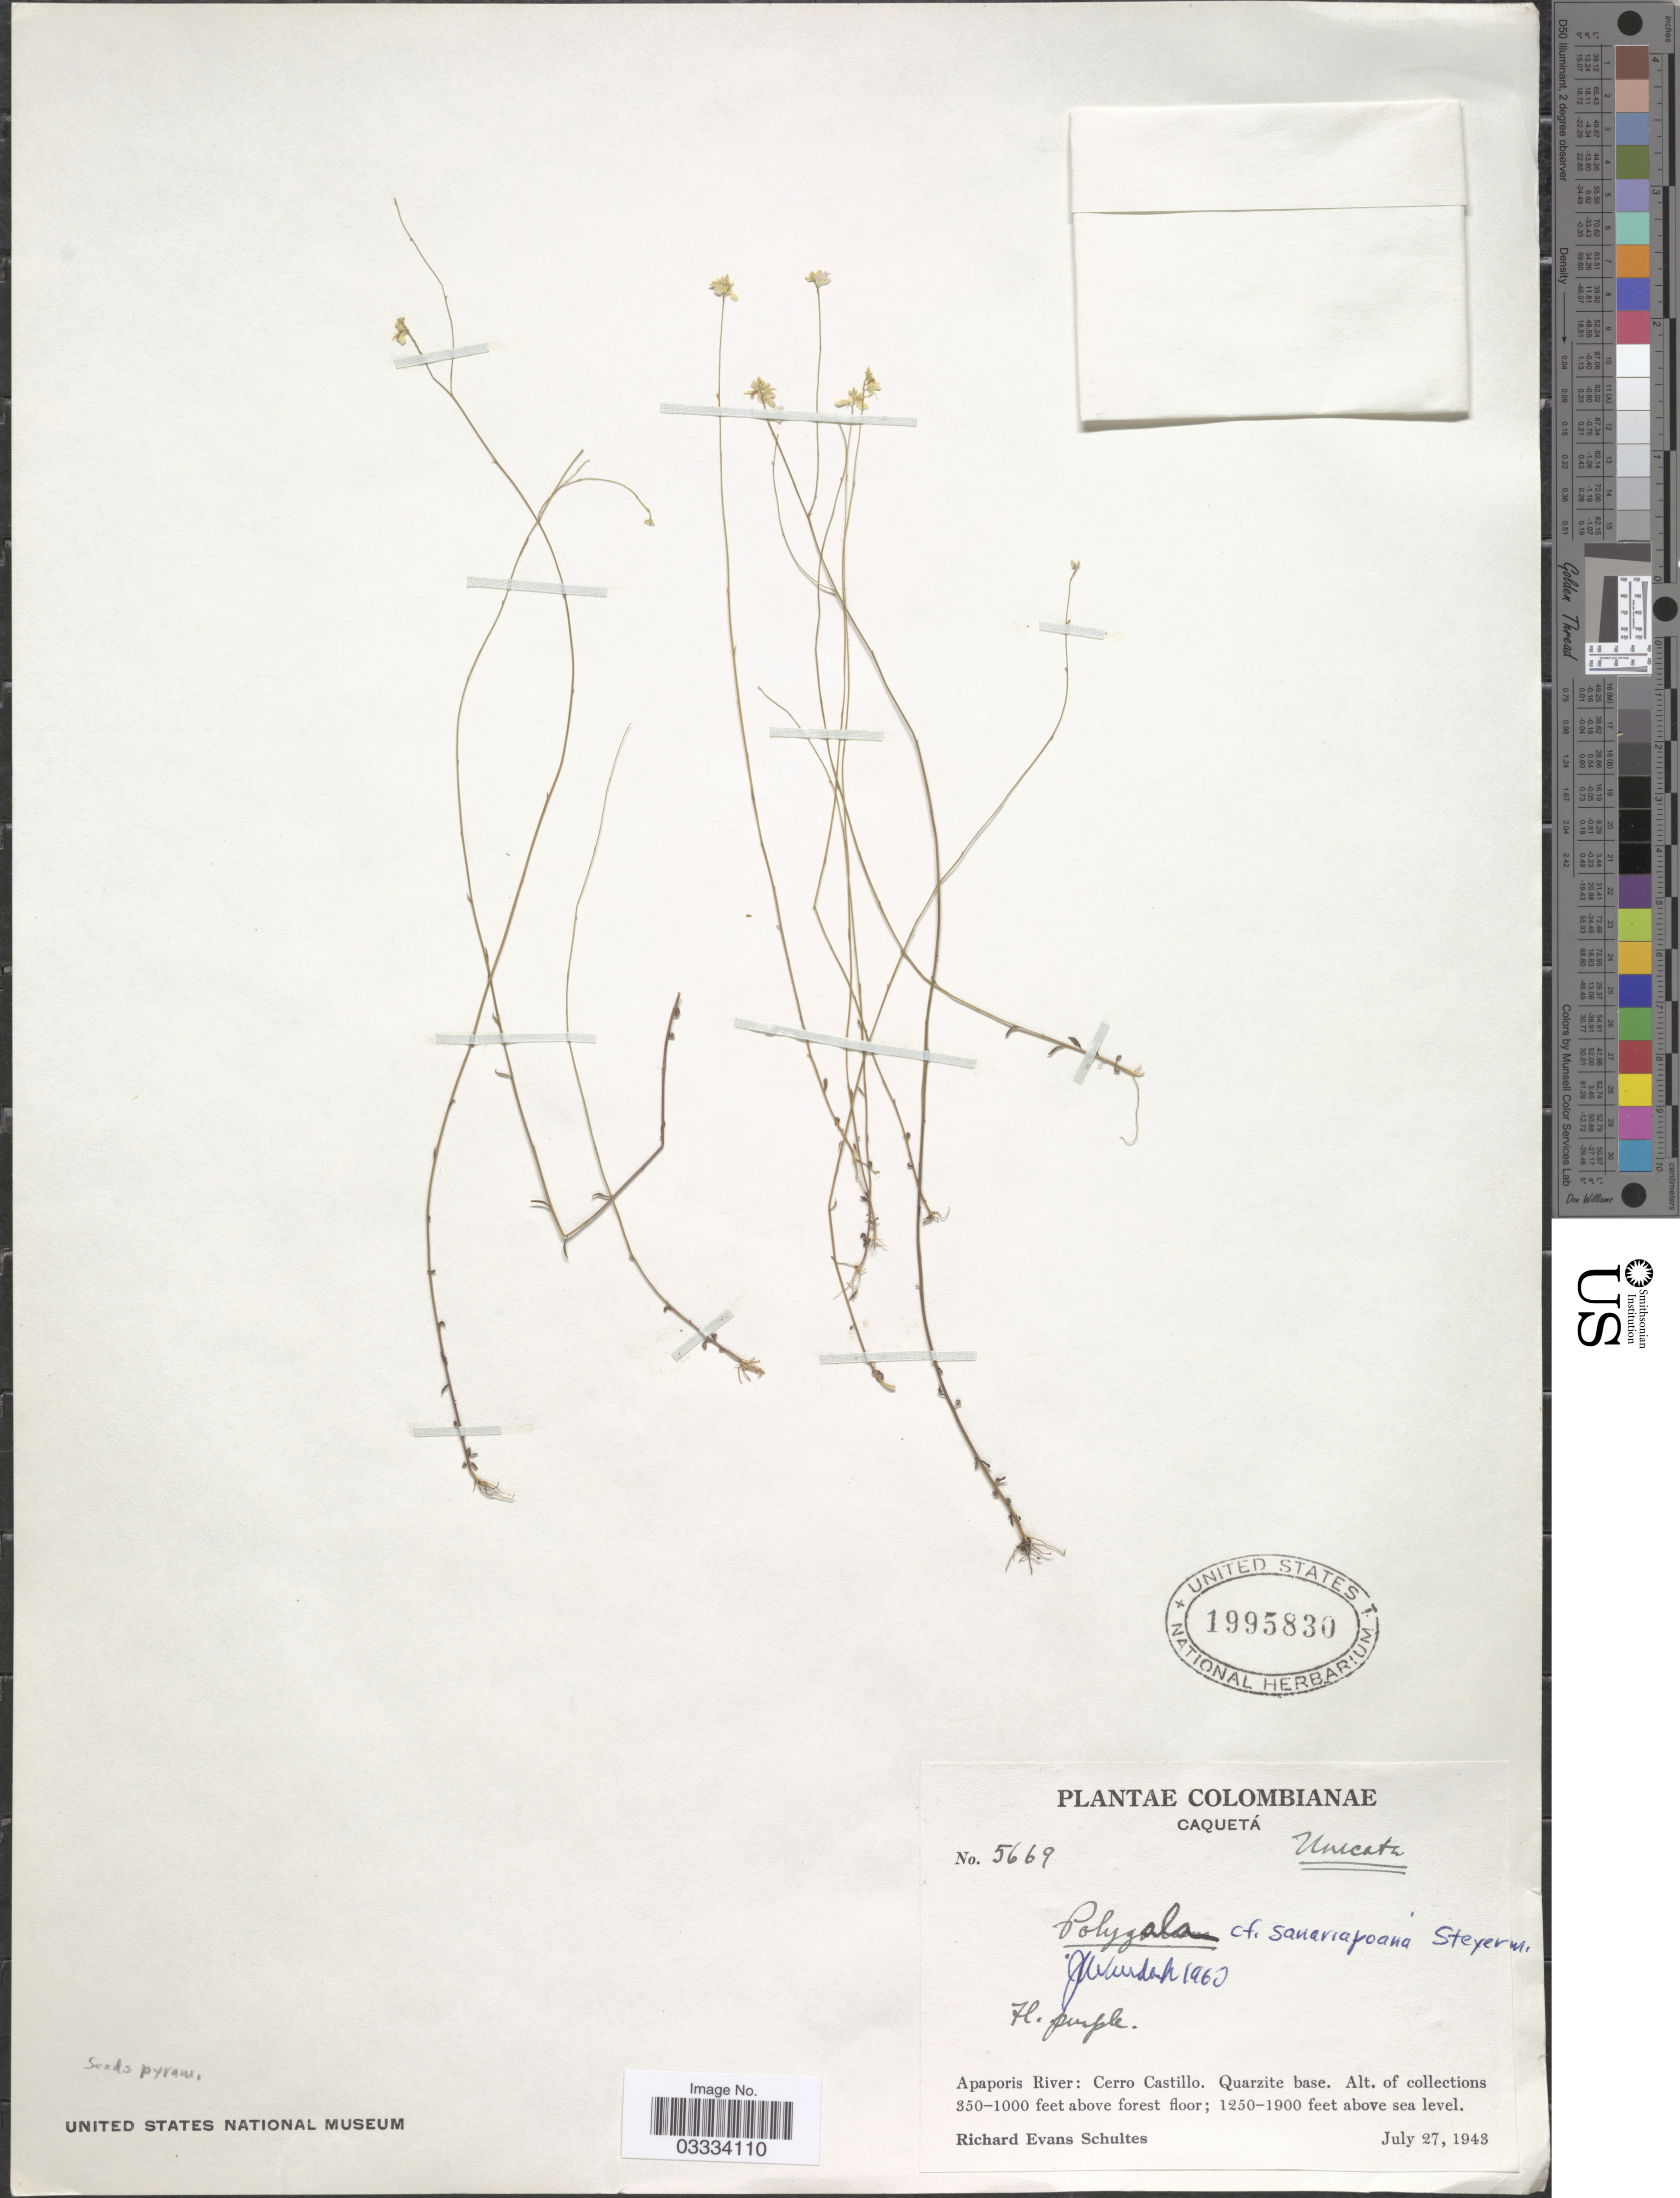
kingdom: Plantae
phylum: Tracheophyta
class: Magnoliopsida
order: Fabales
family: Polygalaceae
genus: Polygala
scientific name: Polygala sanariapoana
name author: Steyerm.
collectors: R. E. Schultes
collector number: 5669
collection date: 1943-07-27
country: Colombia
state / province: Caquetá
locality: Apaporis River: Cerro Castillo. Quarzite base.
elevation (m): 381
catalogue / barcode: US 1995830